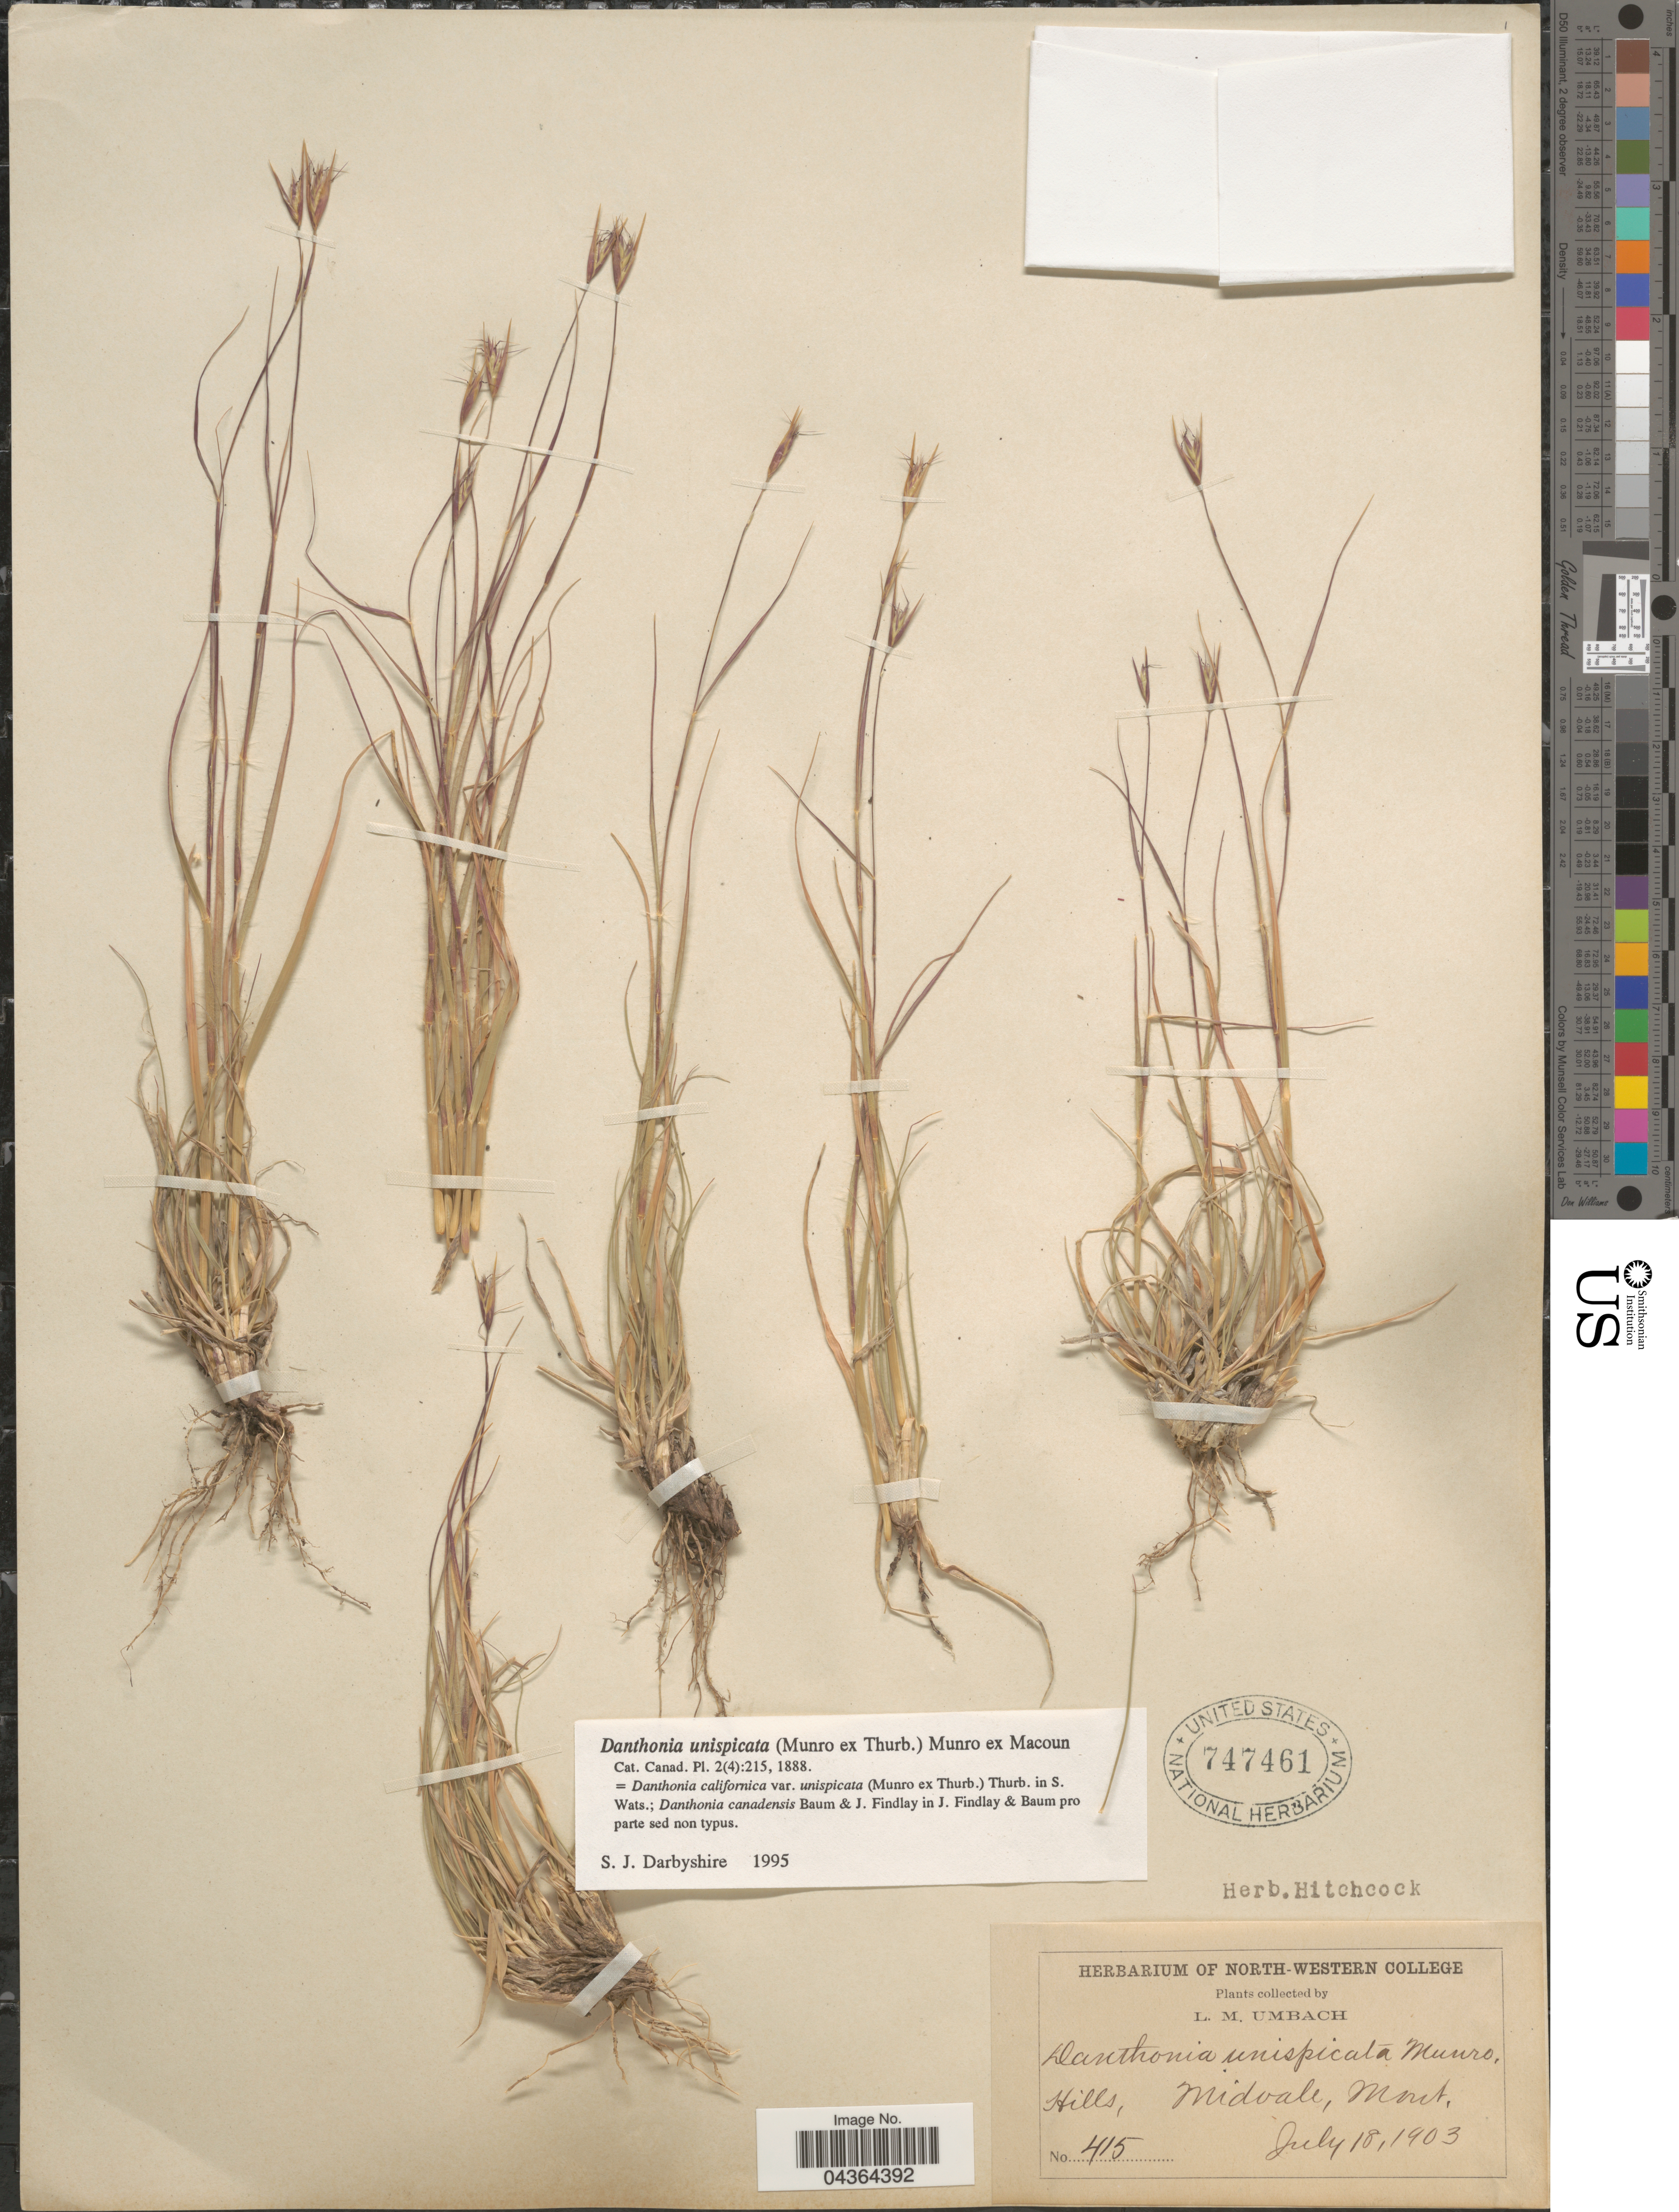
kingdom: Plantae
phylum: Tracheophyta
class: Liliopsida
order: Poales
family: Poaceae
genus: Danthonia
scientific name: Danthonia unispicata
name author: (Thurb.) Munro ex Macoun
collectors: L. M. Umbach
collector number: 415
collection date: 1903-07-18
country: United States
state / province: Montana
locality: Hills, Midvale.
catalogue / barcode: US 747461